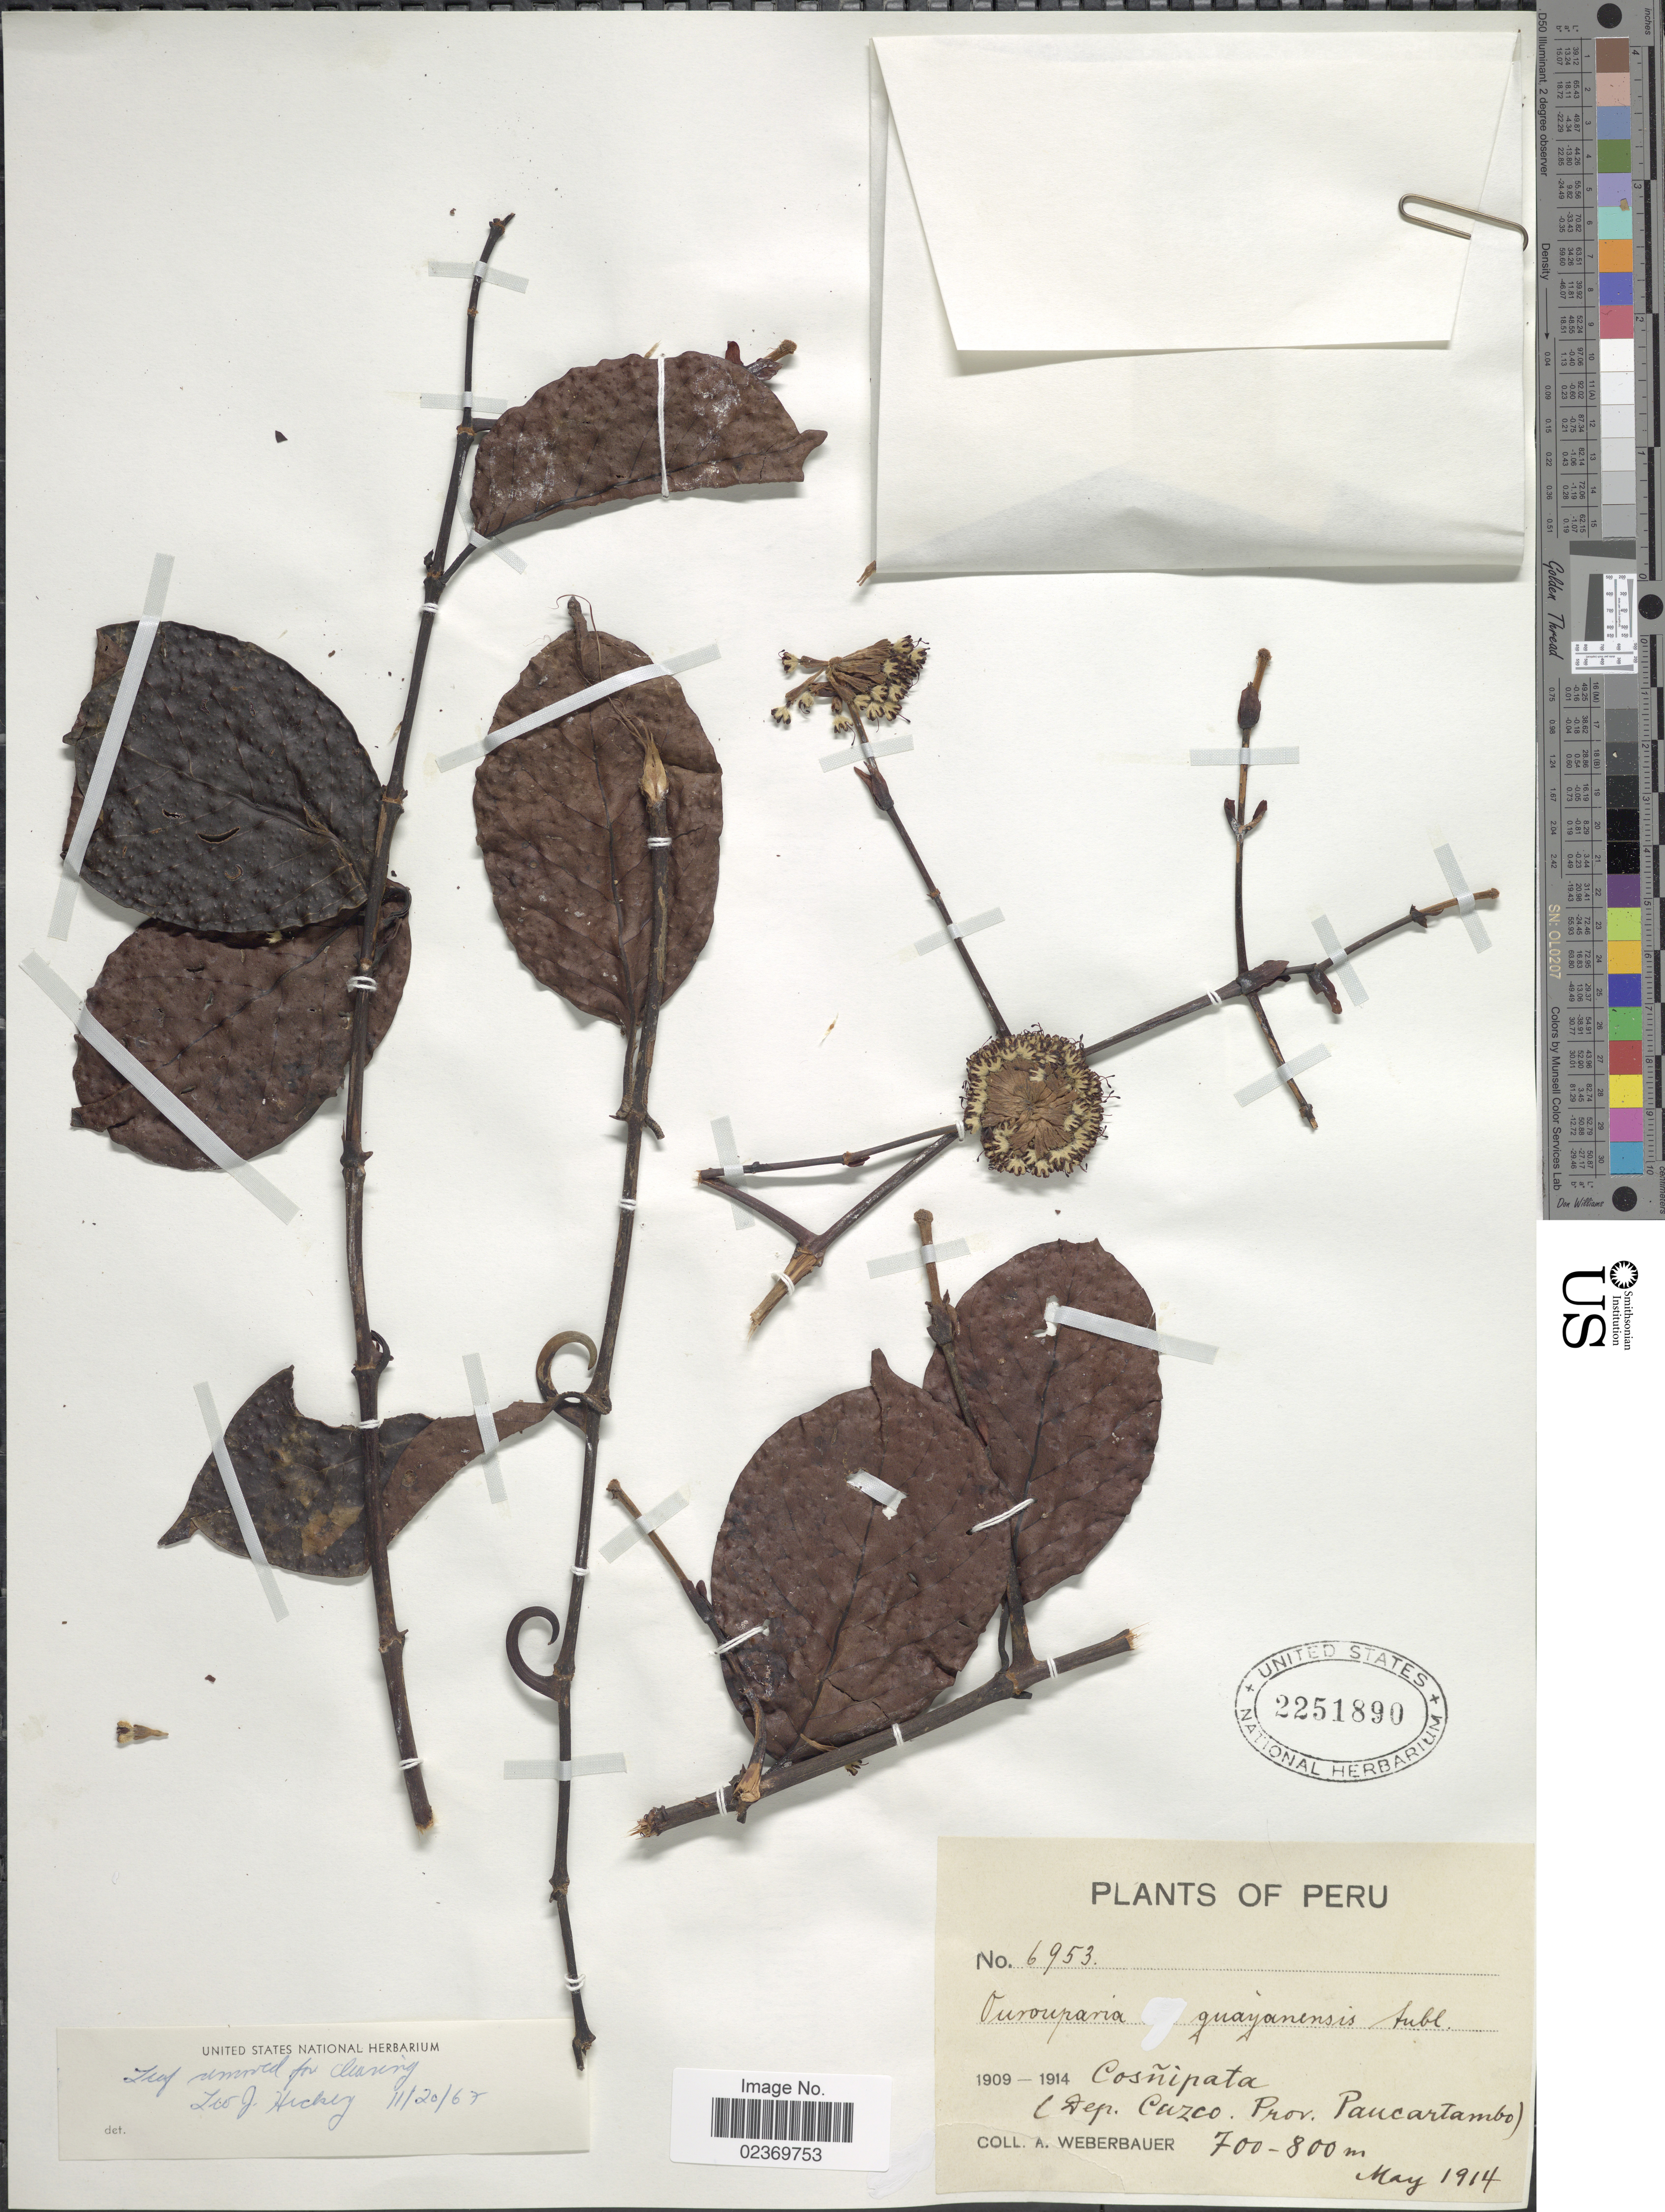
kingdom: Plantae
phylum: Tracheophyta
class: Magnoliopsida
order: Gentianales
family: Rubiaceae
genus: Uncaria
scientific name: Uncaria guianensis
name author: (Aubl.) J.F. Gmel.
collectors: A. Weberbauer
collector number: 6953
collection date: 1914-05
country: Peru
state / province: Cusco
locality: Cosnipata, ( Dep. Cuzco, Prov. Paucartambo)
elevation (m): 700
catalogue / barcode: US 2251890